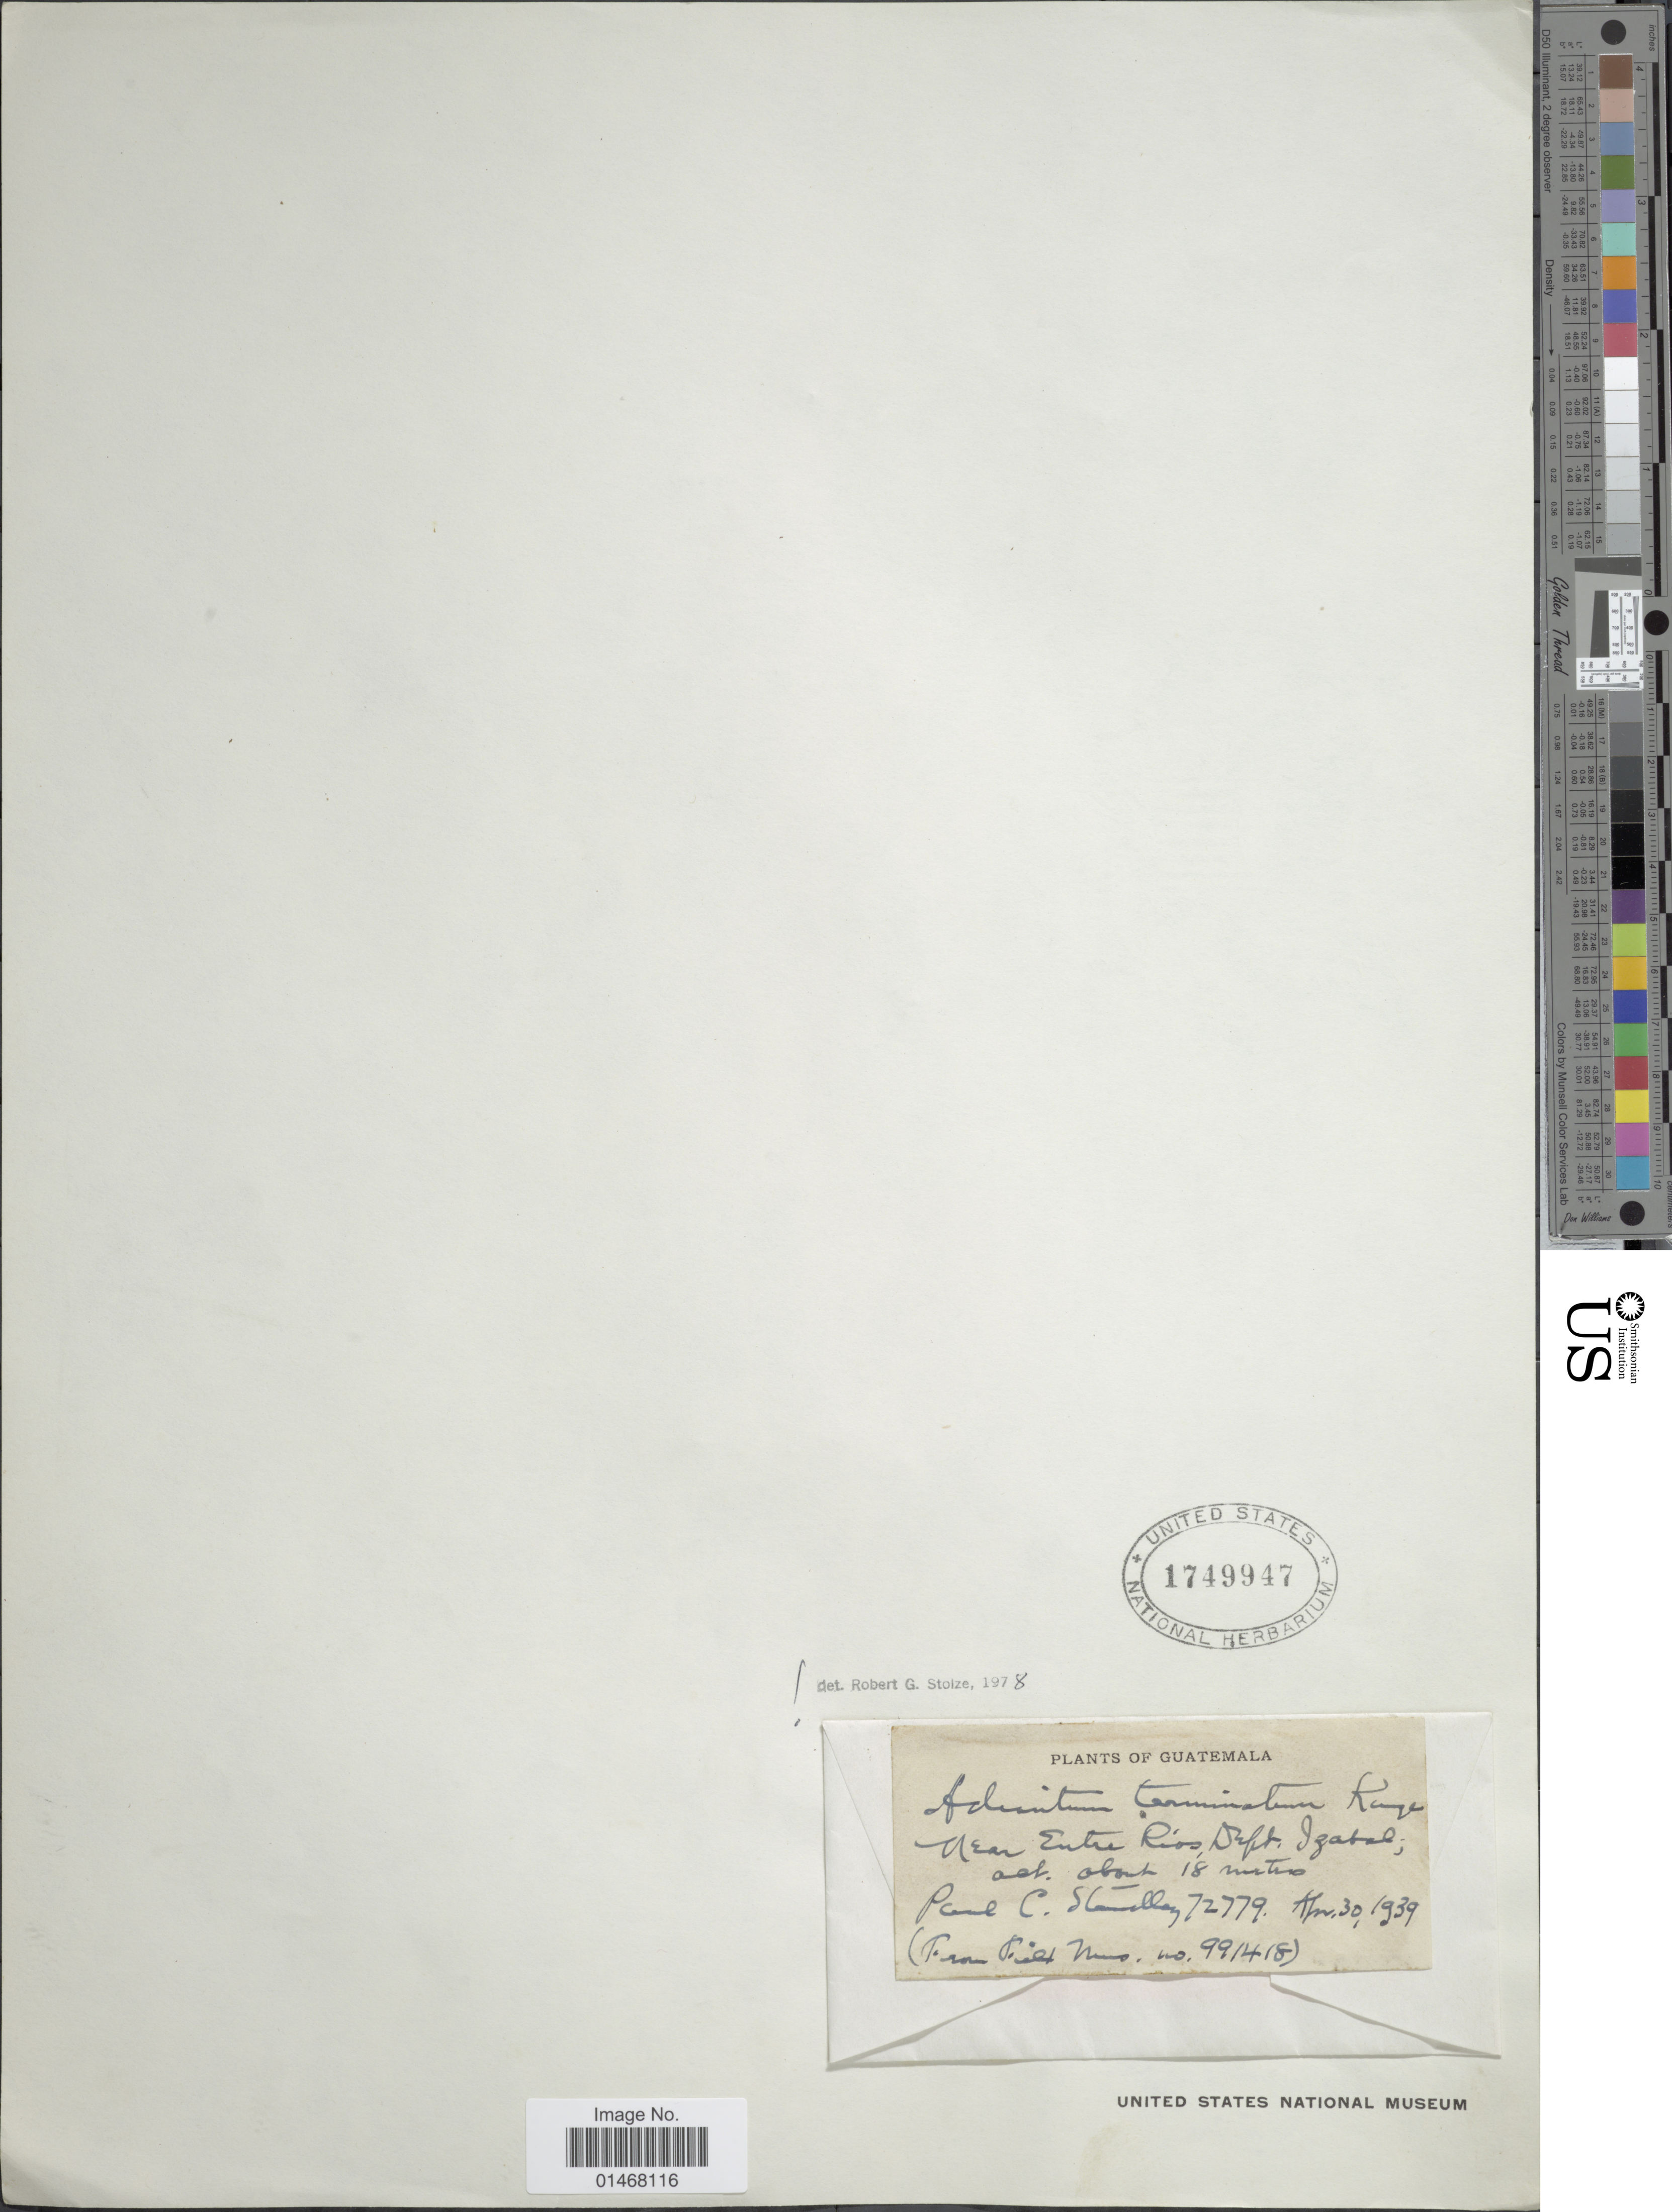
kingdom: Plantae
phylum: Tracheophyta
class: Polypodiopsida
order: Polypodiales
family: Pteridaceae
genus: Adiantum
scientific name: Adiantum terminatum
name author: Kunze ex Miq.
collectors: P. C. Standley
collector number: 72779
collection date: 1939-04-30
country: Guatemala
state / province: Izabal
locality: Near Entre Rios, Dept. Izabal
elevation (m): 18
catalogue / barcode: US 1749947